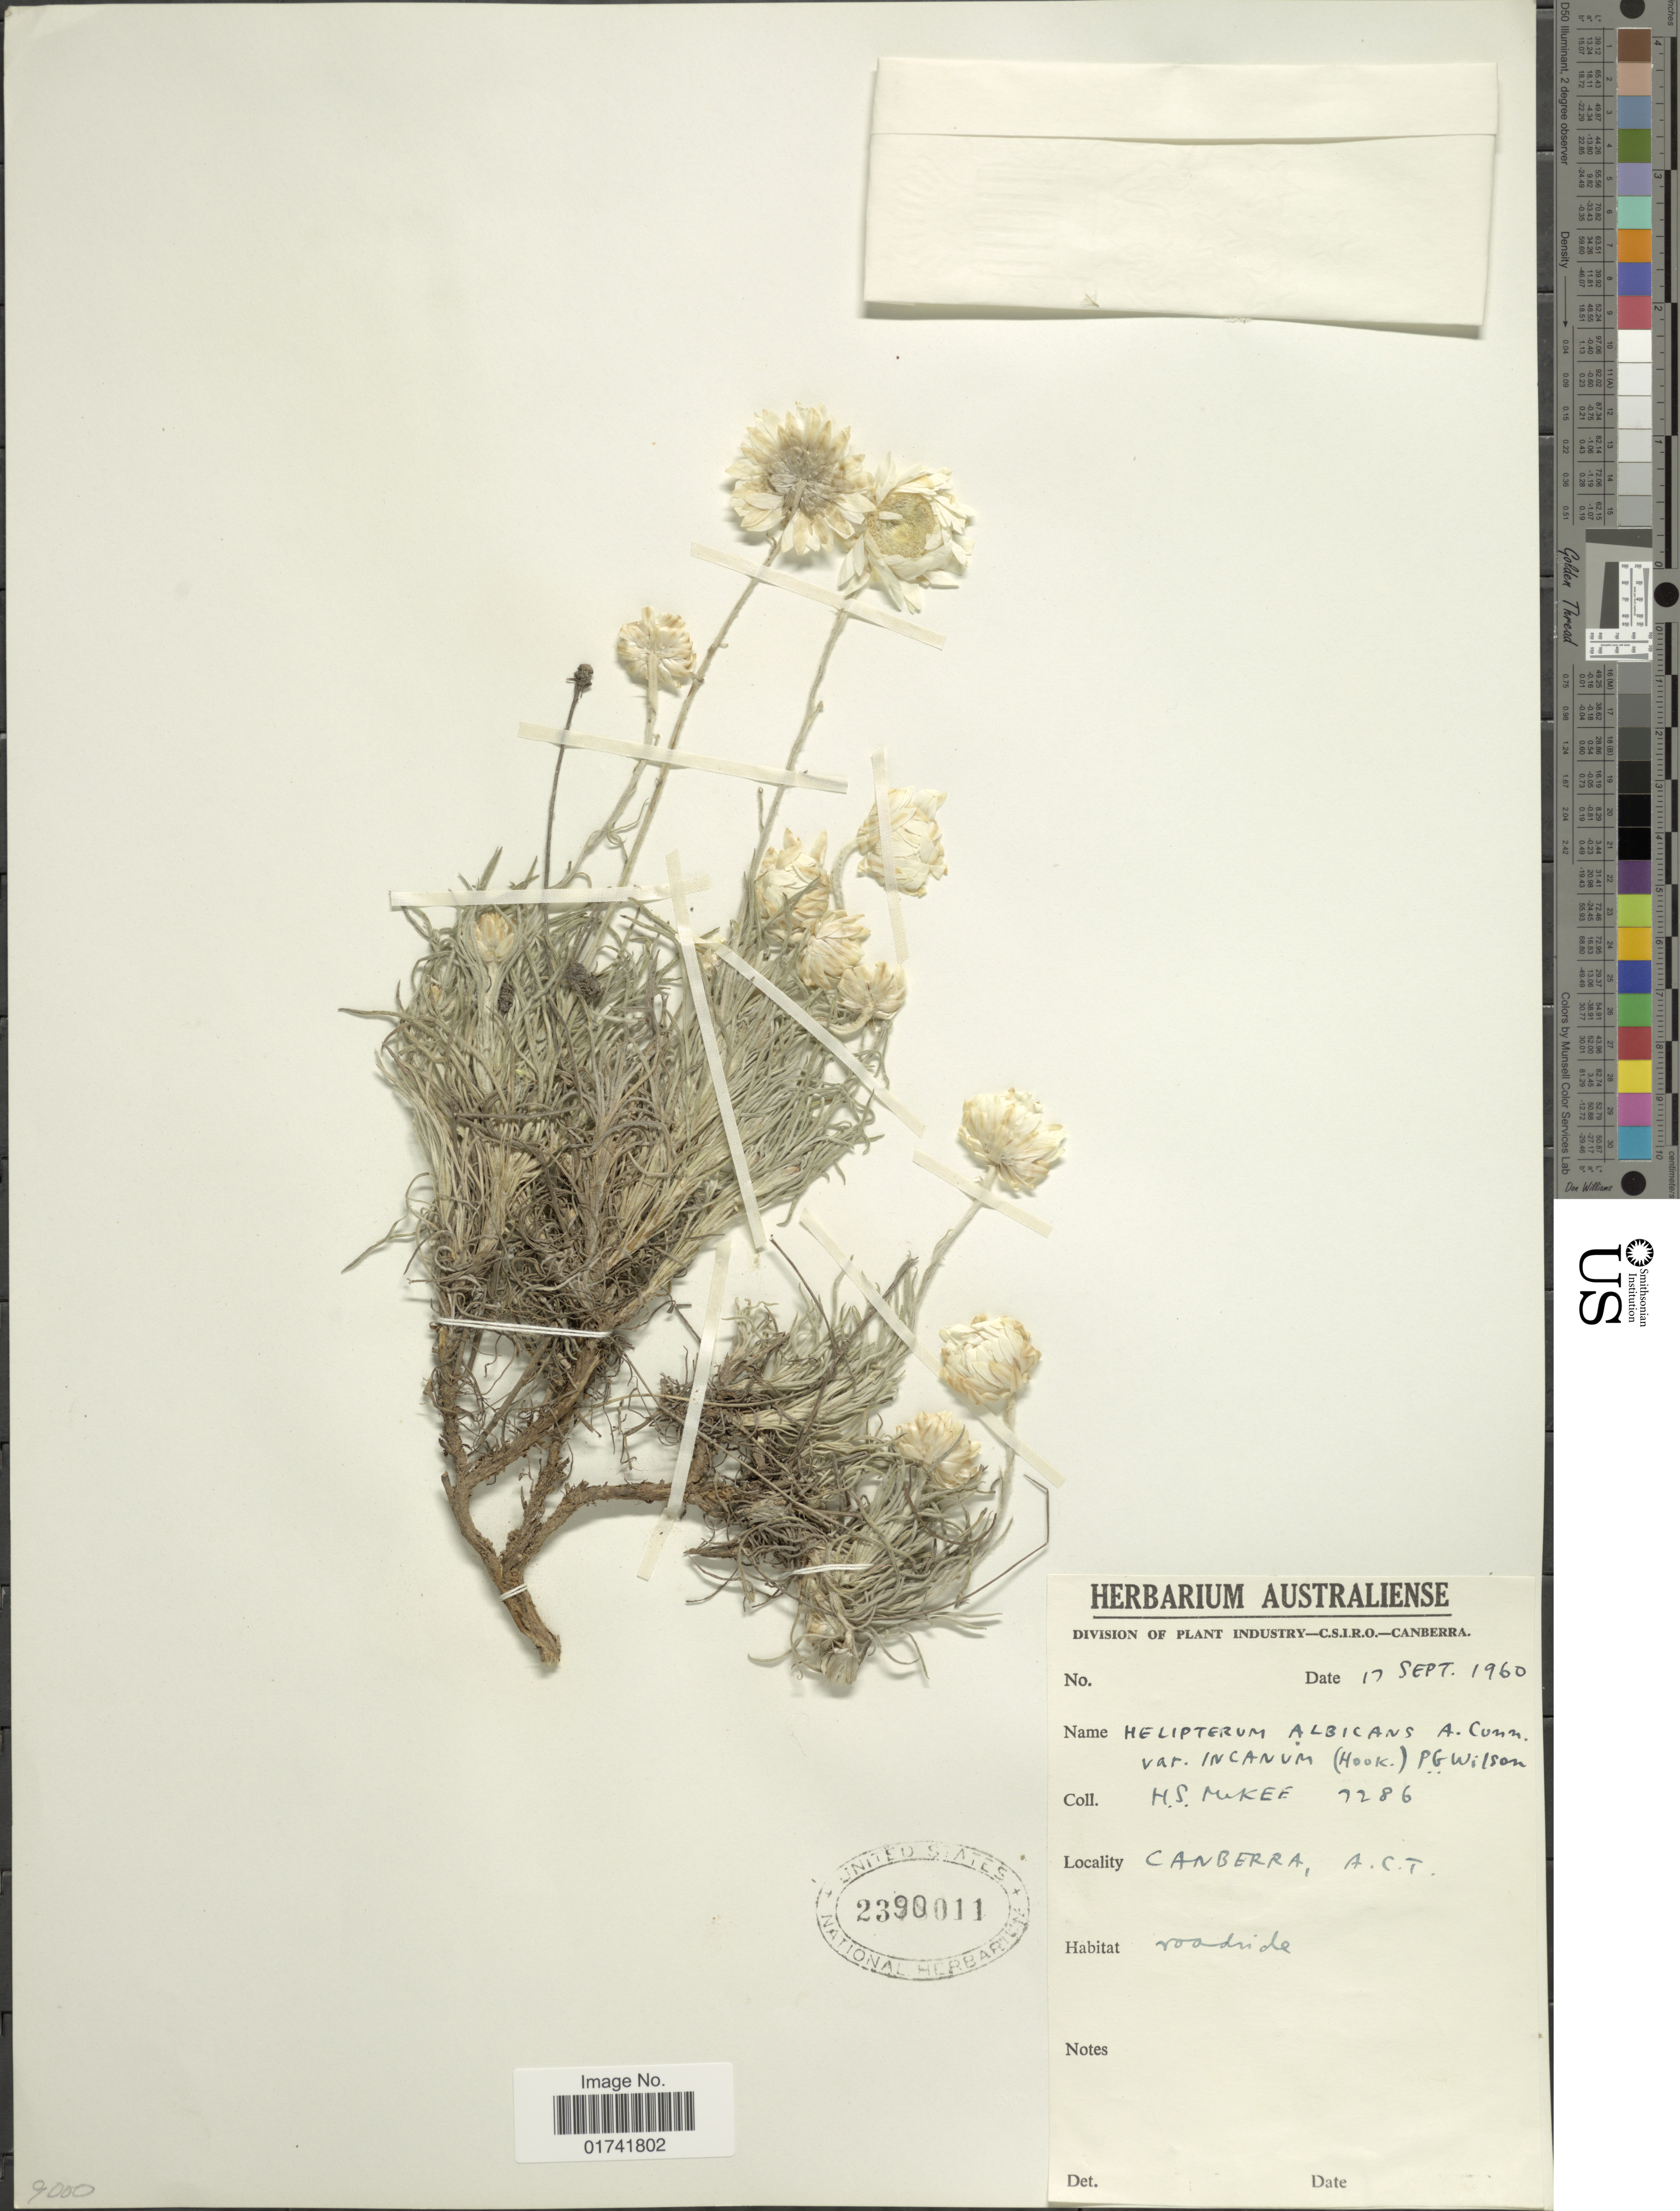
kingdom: Plantae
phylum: Tracheophyta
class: Magnoliopsida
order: Asterales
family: Asteraceae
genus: Leucochrysum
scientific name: Leucochrysum albicans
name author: (A. Cunn.) Paul G. Wilson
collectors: H. S. McKee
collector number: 2286*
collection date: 1960-09-17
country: Australia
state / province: Australian Capital Territory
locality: Canberra, A.C.T.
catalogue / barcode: US 2390011